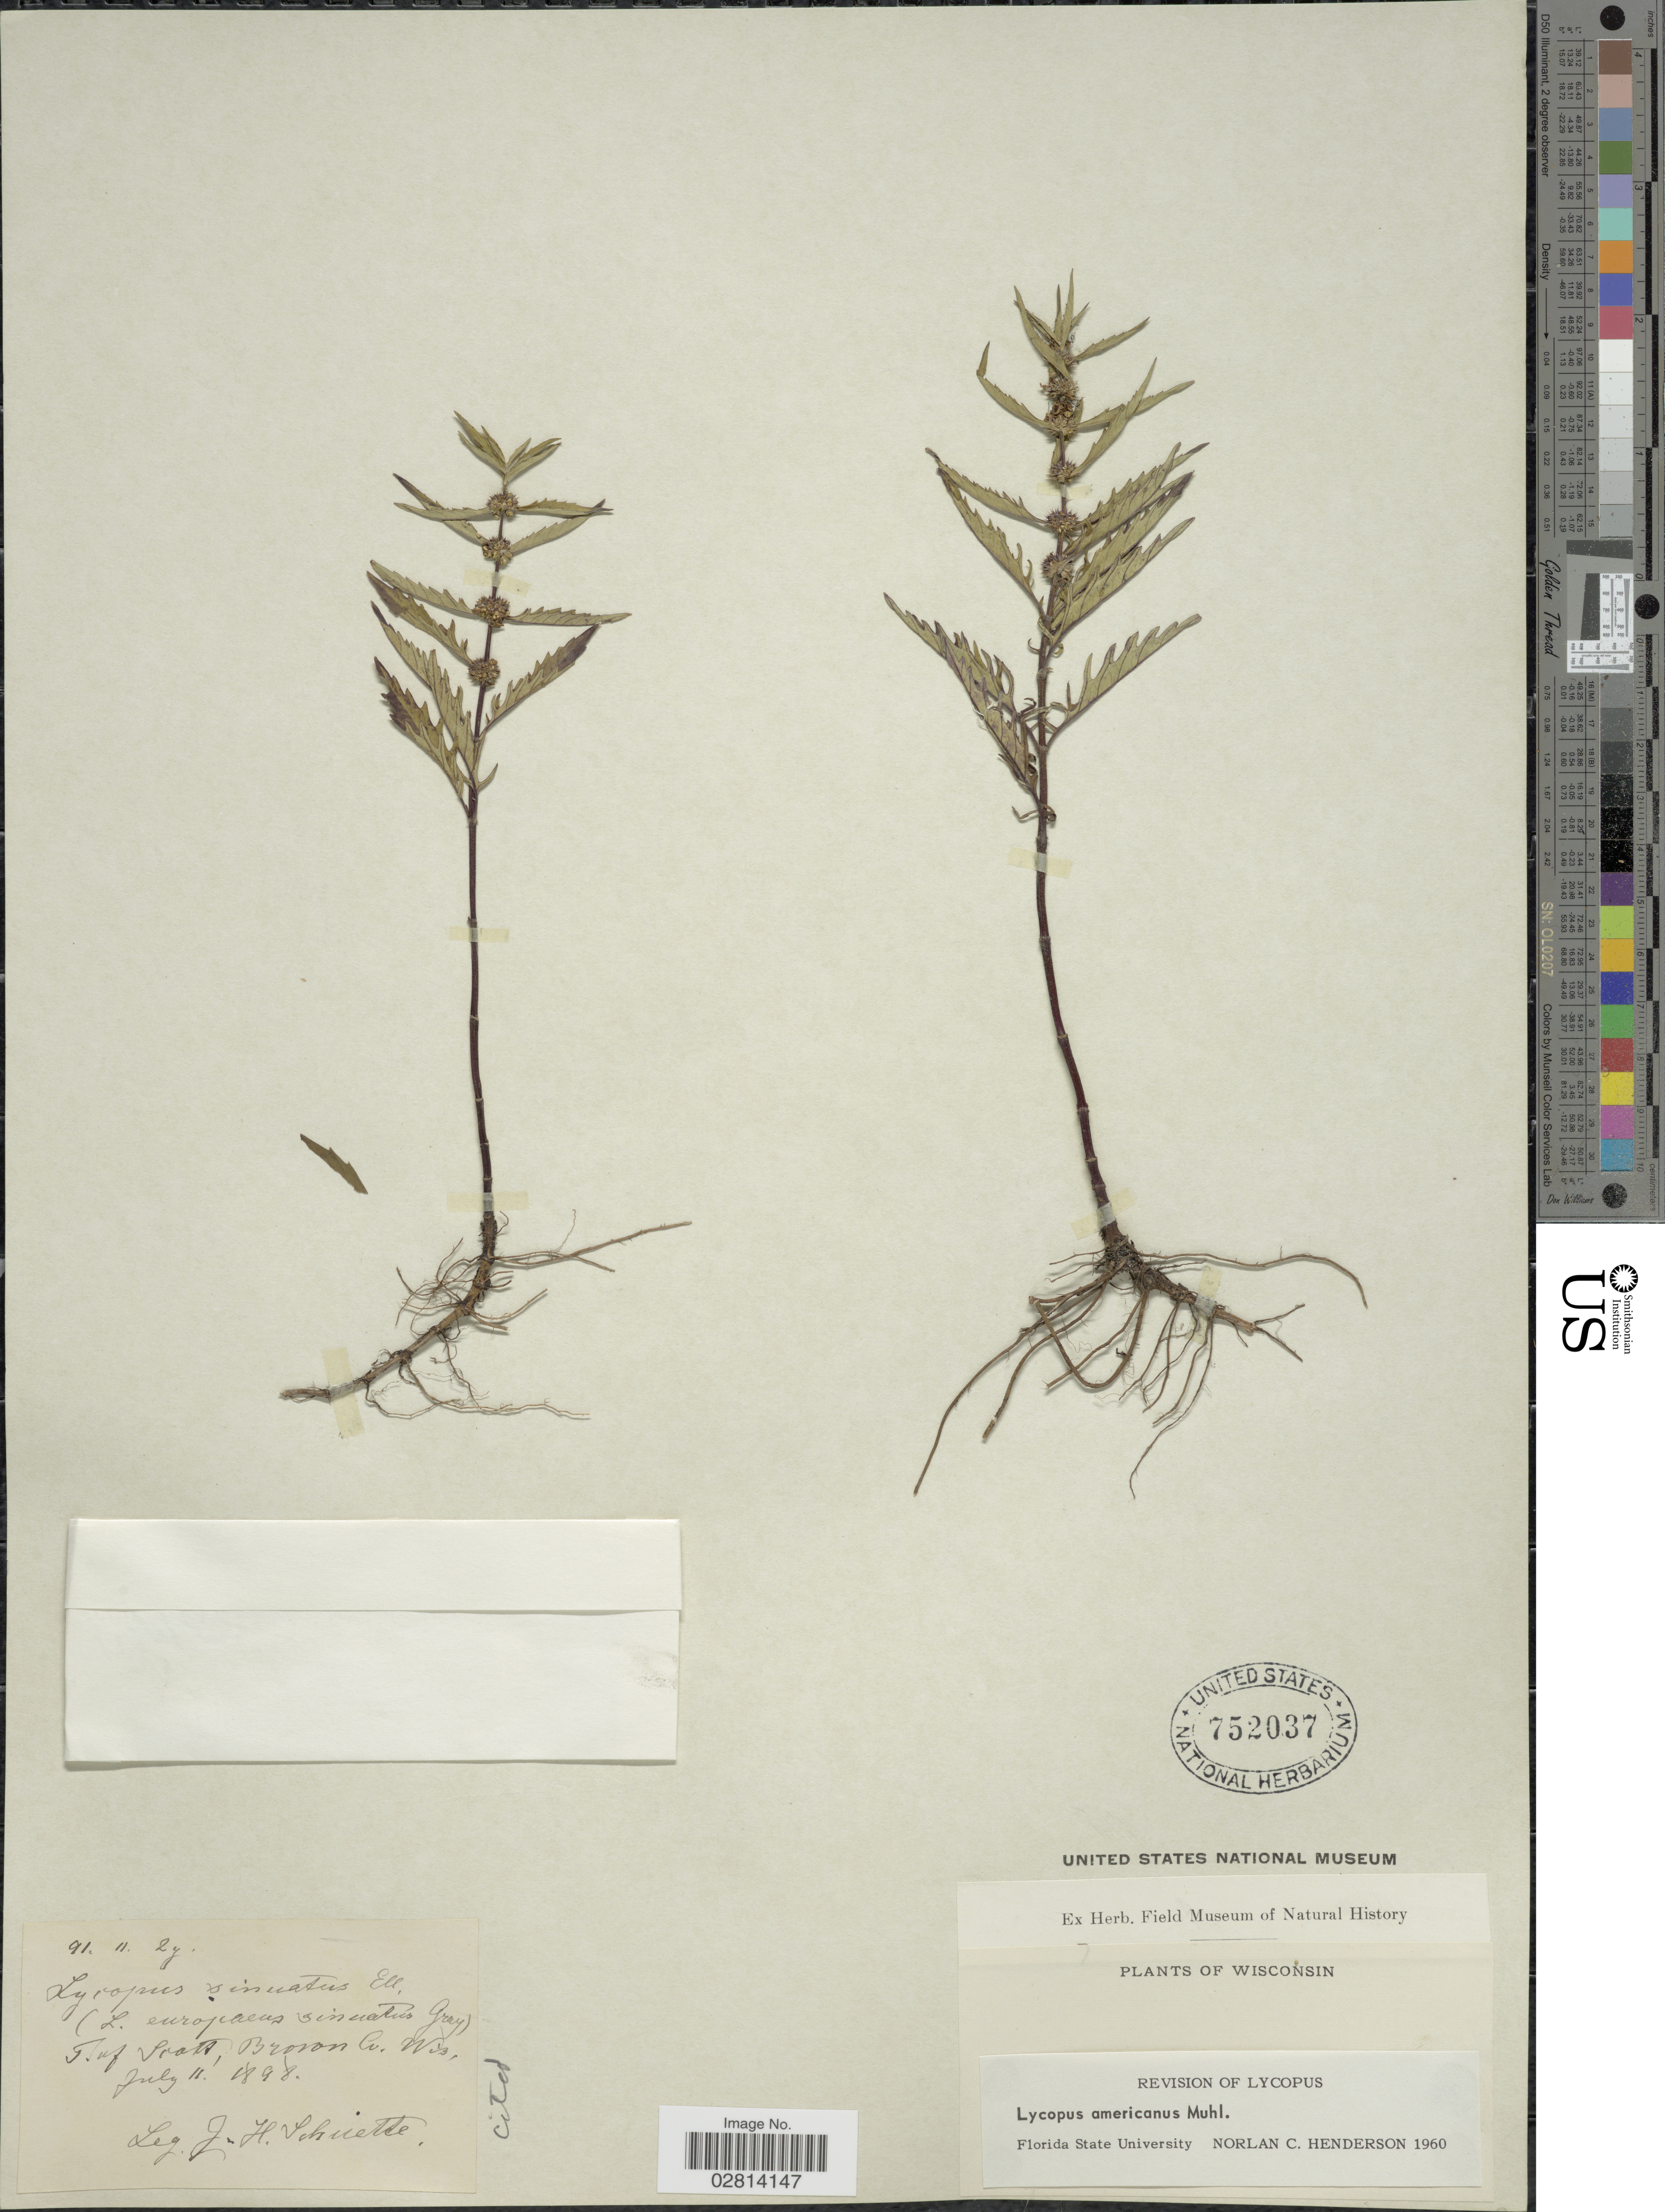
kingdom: Plantae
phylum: Tracheophyta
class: Magnoliopsida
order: Lamiales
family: Lamiaceae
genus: Lycopus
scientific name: Lycopus americanus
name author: Muhl. ex W.P.C. Barton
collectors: J. H. Schuette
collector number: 91 II 2y*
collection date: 1898-07-11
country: United States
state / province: Wisconsin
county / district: Brown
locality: T. of Scott [Town of Scott], Brown Co., Wis.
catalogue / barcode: US 752037